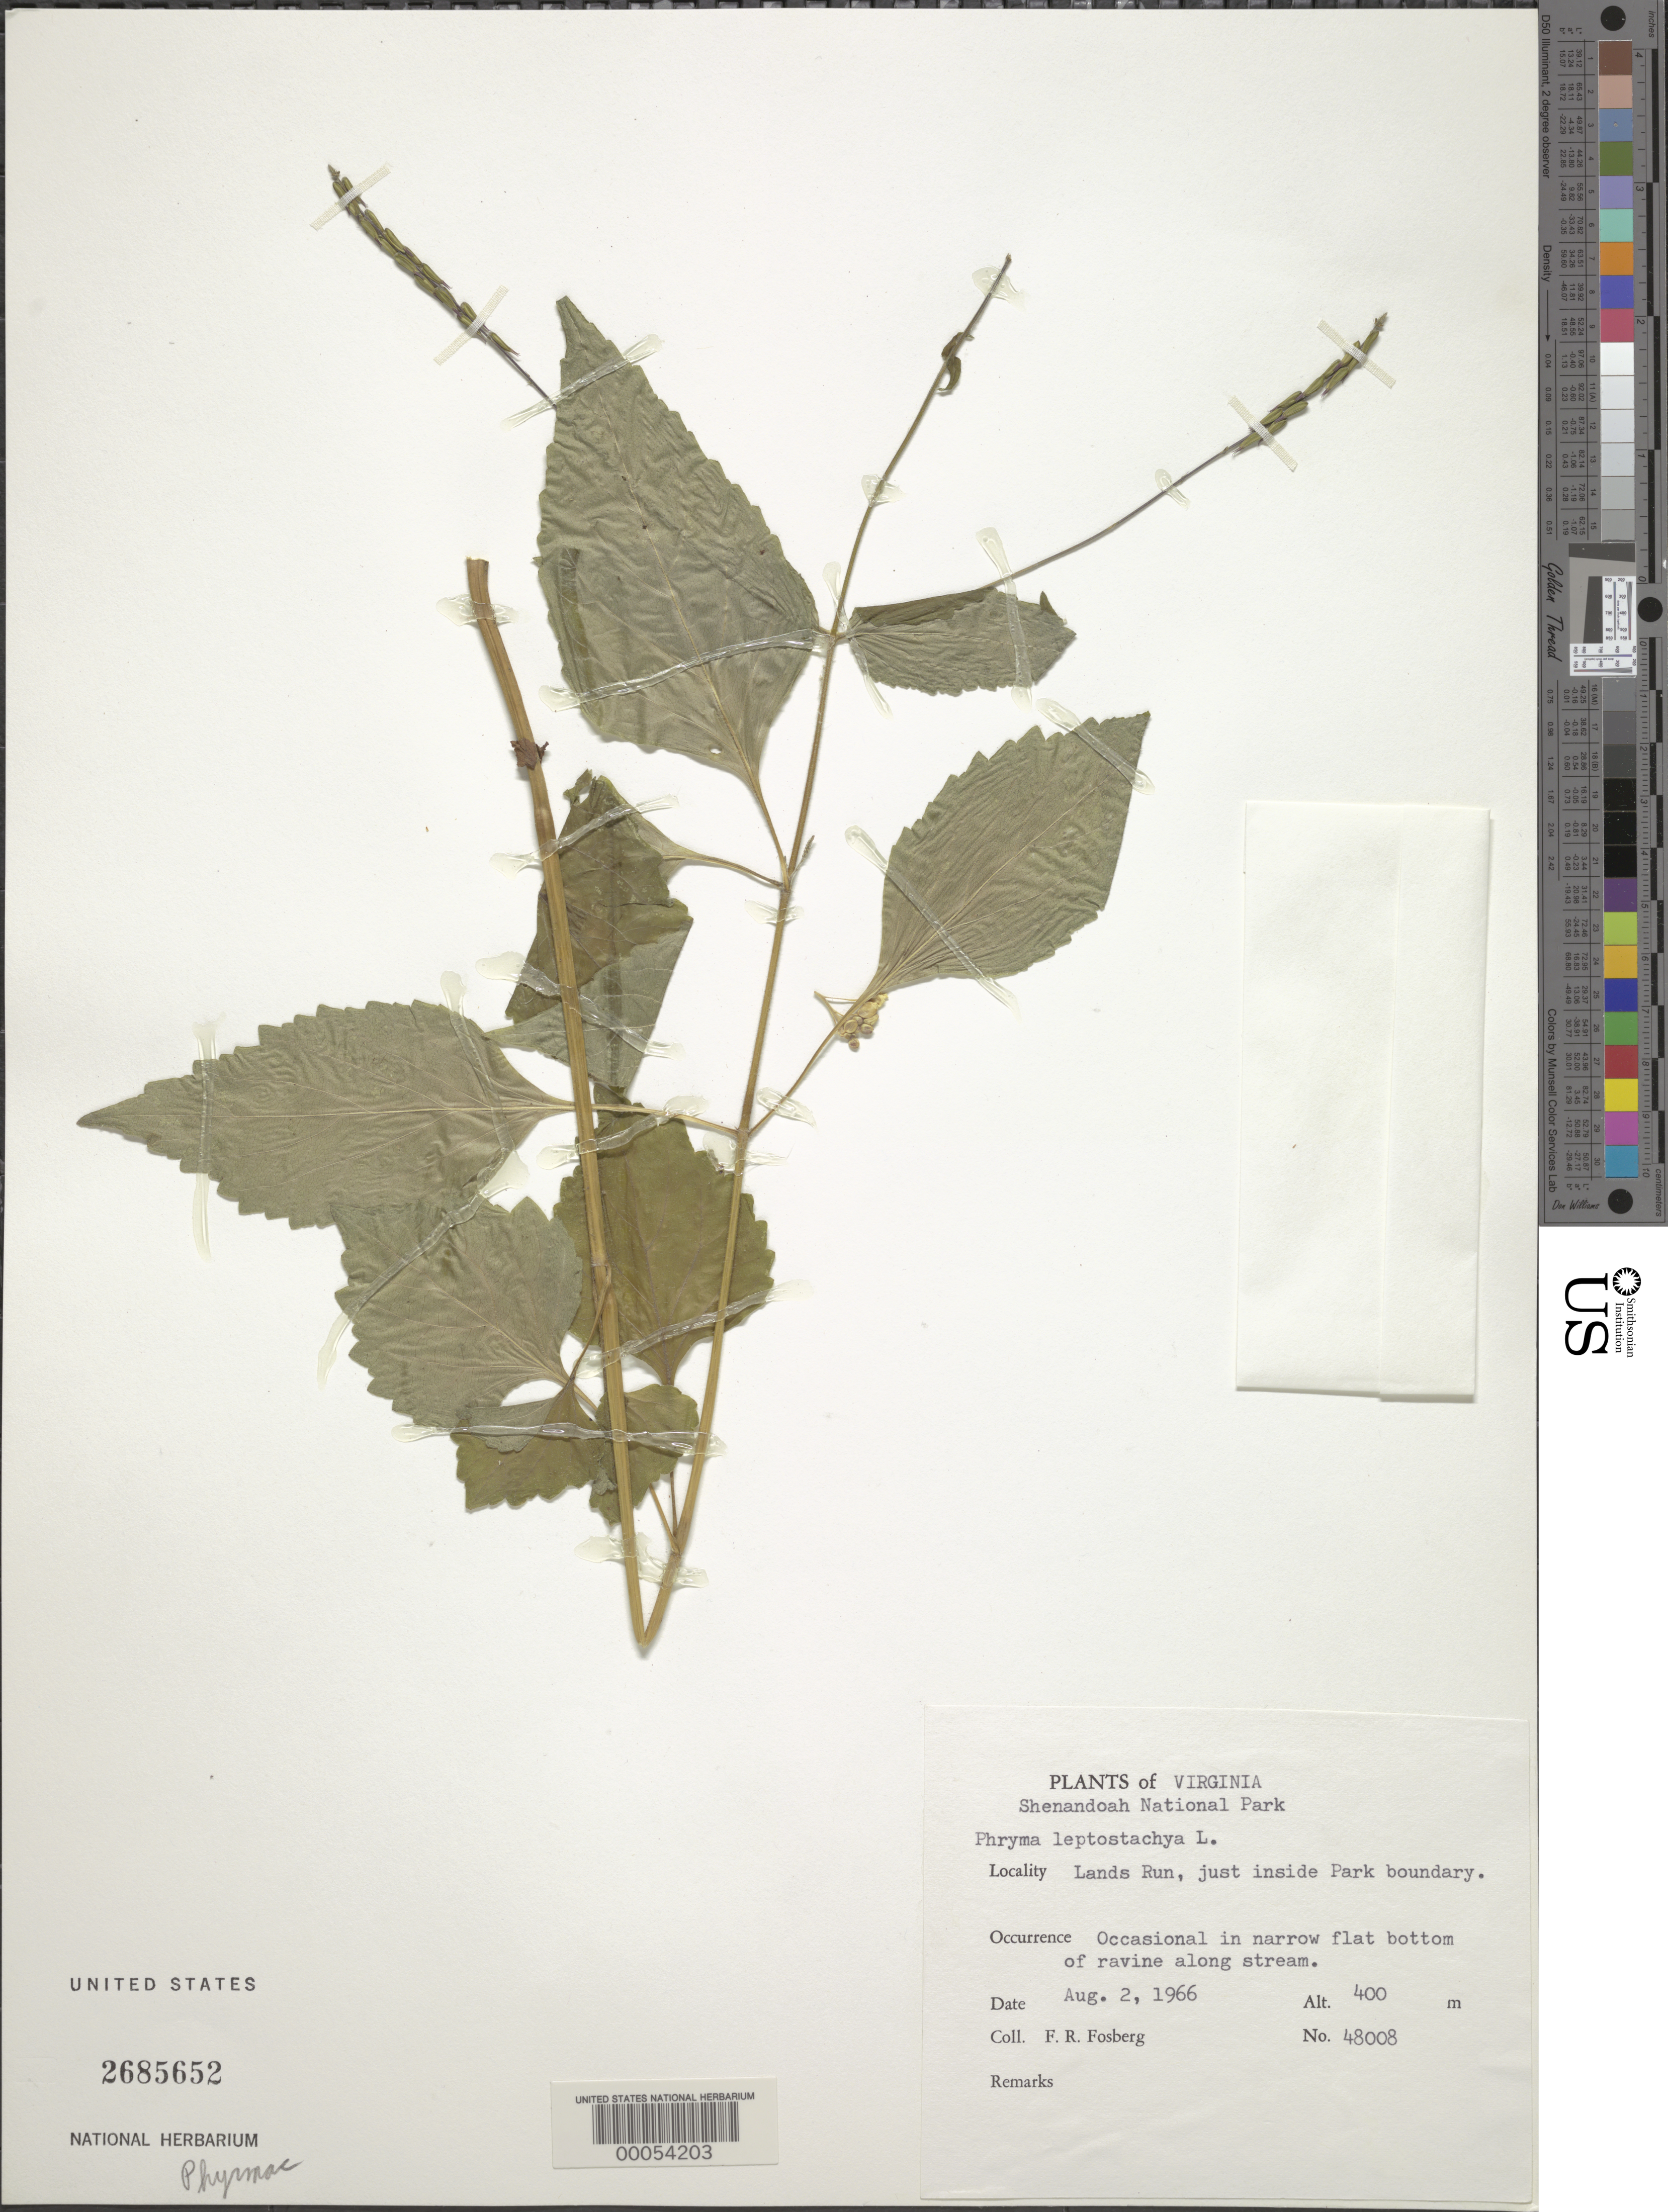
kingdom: Plantae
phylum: Tracheophyta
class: Magnoliopsida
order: Lamiales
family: Phrymaceae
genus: Phryma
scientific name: Phryma leptostachya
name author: L.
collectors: F. R. Fosberg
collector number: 48008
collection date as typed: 02 Aug 1966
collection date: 1966-08-02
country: United States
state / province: Virginia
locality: Lands run, just inside shenandoah national park boundary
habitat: Occasional in narrow flat bottom of ravine along stream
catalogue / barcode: US 2685652